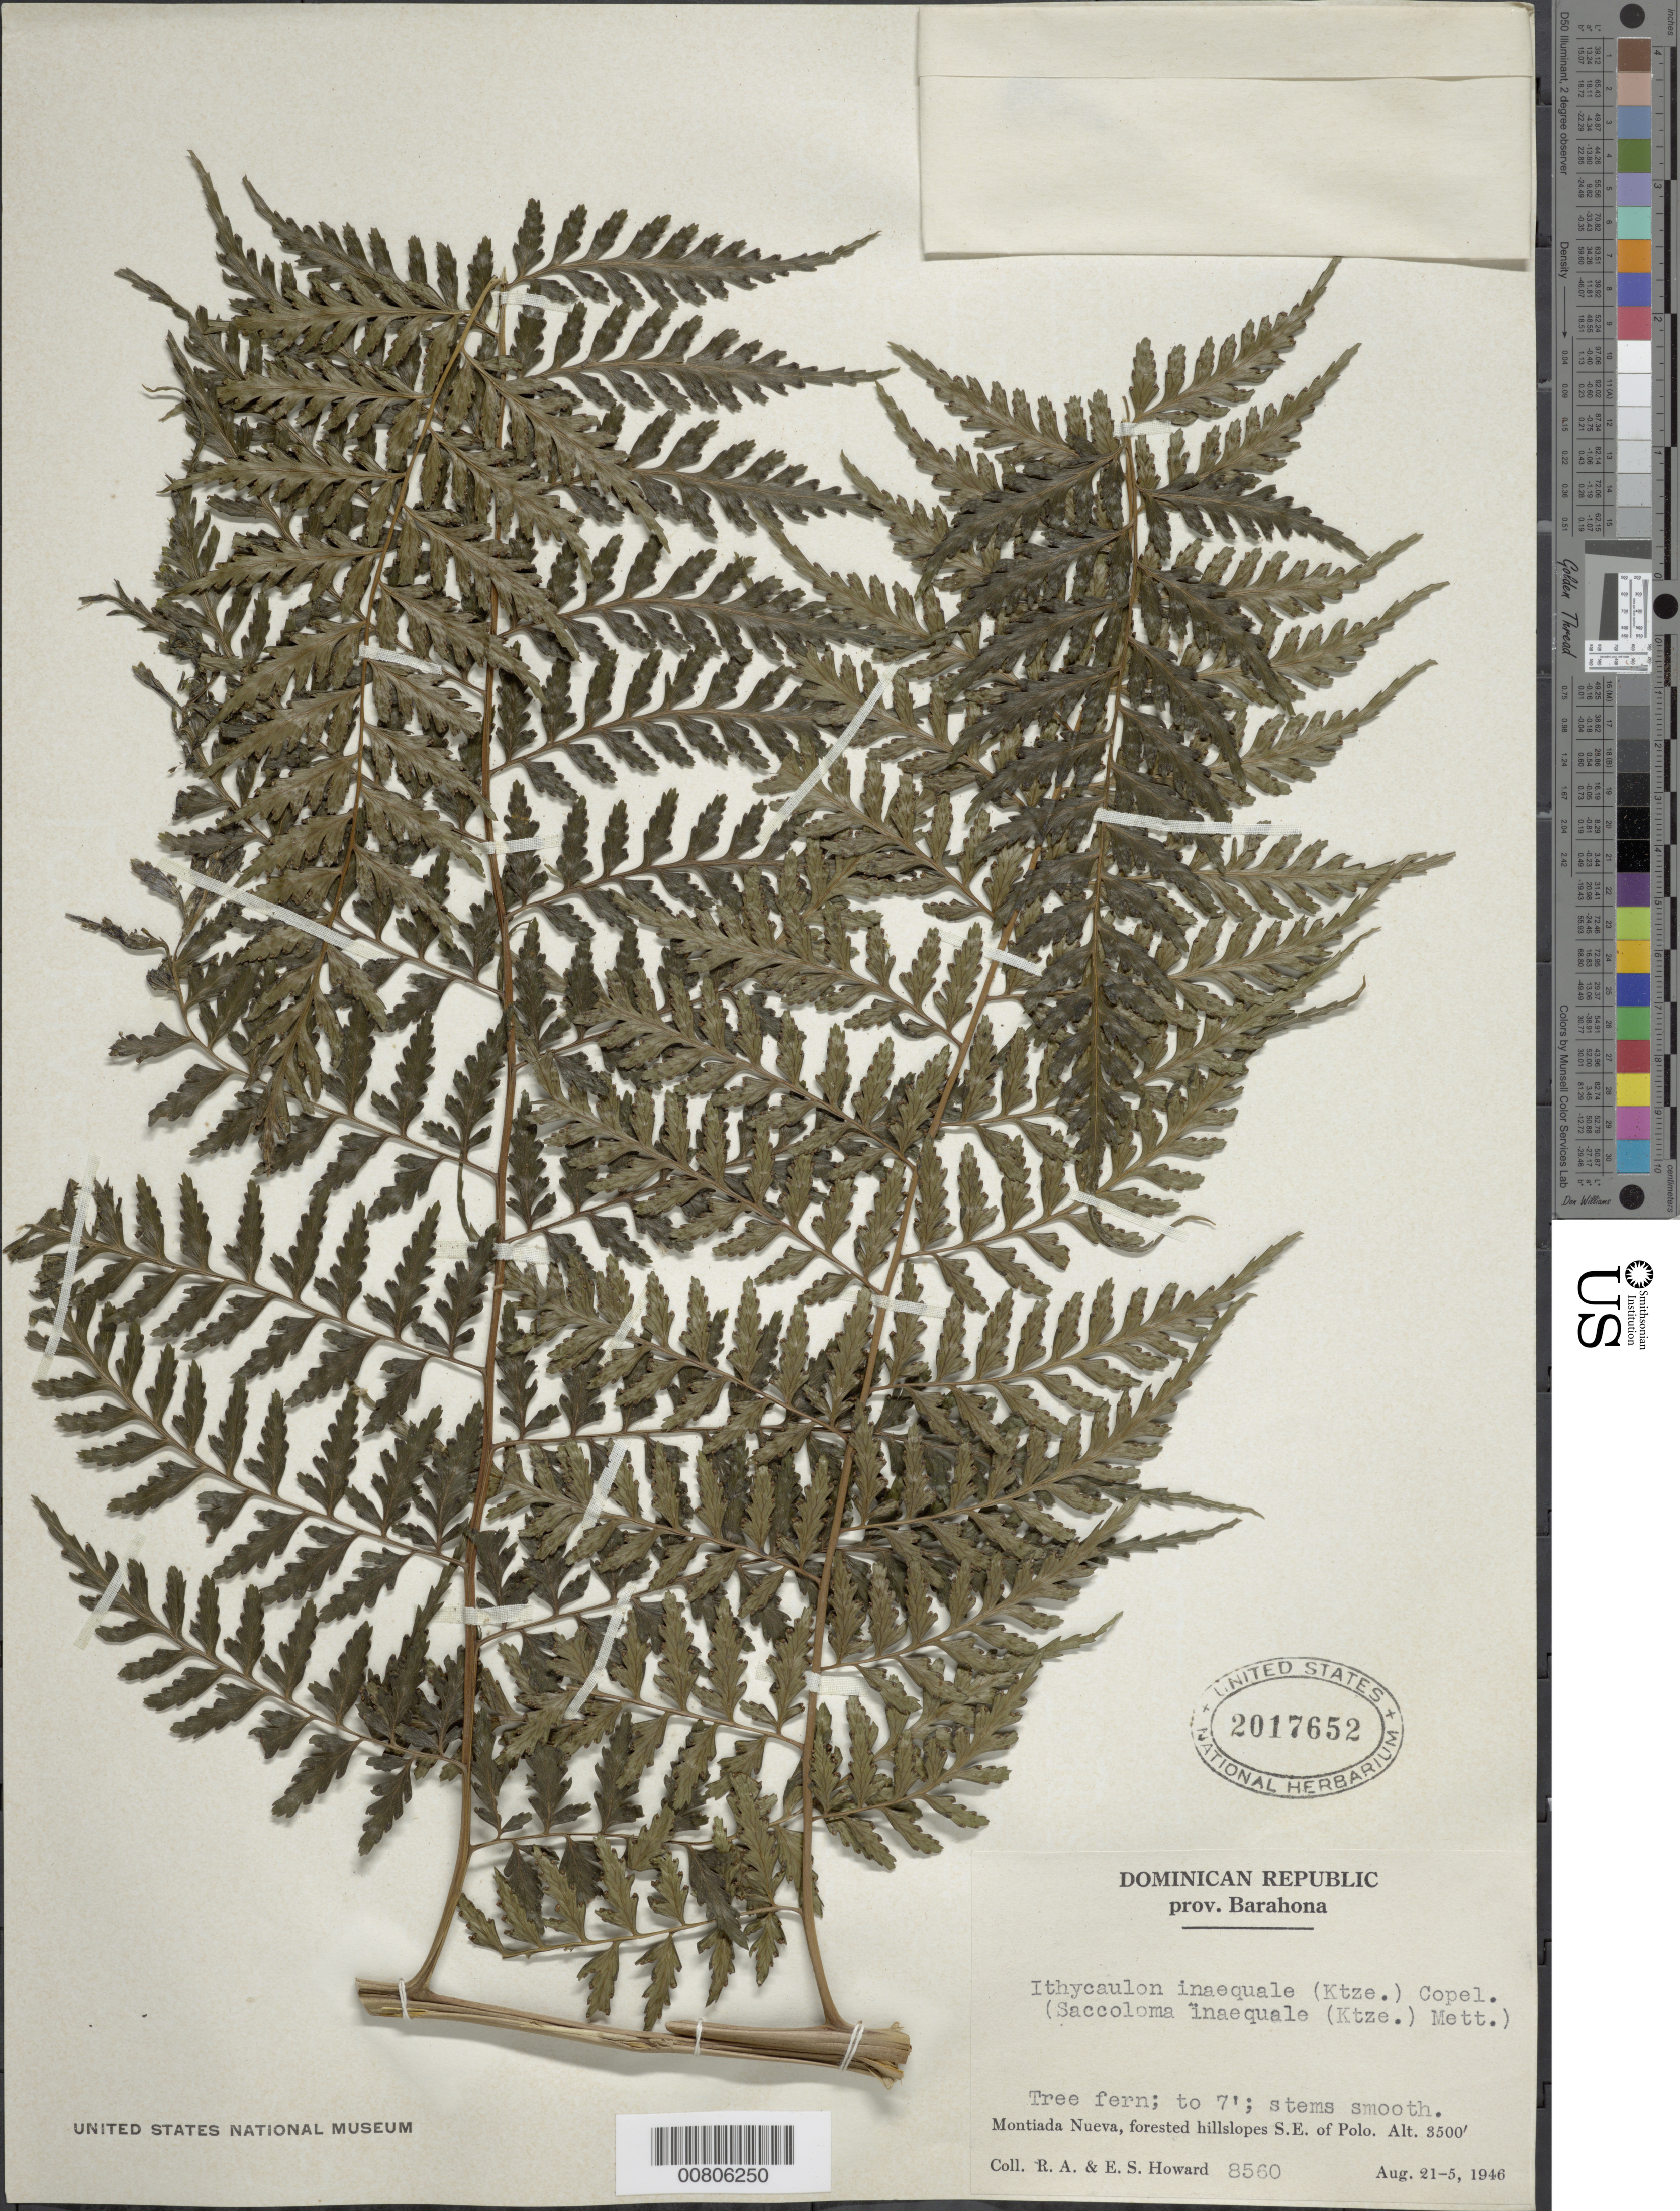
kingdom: Plantae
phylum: Tracheophyta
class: Polypodiopsida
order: Polypodiales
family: Saccolomataceae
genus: Saccoloma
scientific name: Saccoloma inaequale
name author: (Kunze) Mett.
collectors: R. A. Howard & E. S. Howard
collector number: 8560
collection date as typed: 21 Aug 1946 to 25 Aug 1946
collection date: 1946-08-21/1946-08-25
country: Dominican Republic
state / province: Barahona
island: Hispaniola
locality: Montiada Nueva, SE of Polo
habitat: Forested hillslopes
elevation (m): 1067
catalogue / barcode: US 2017652